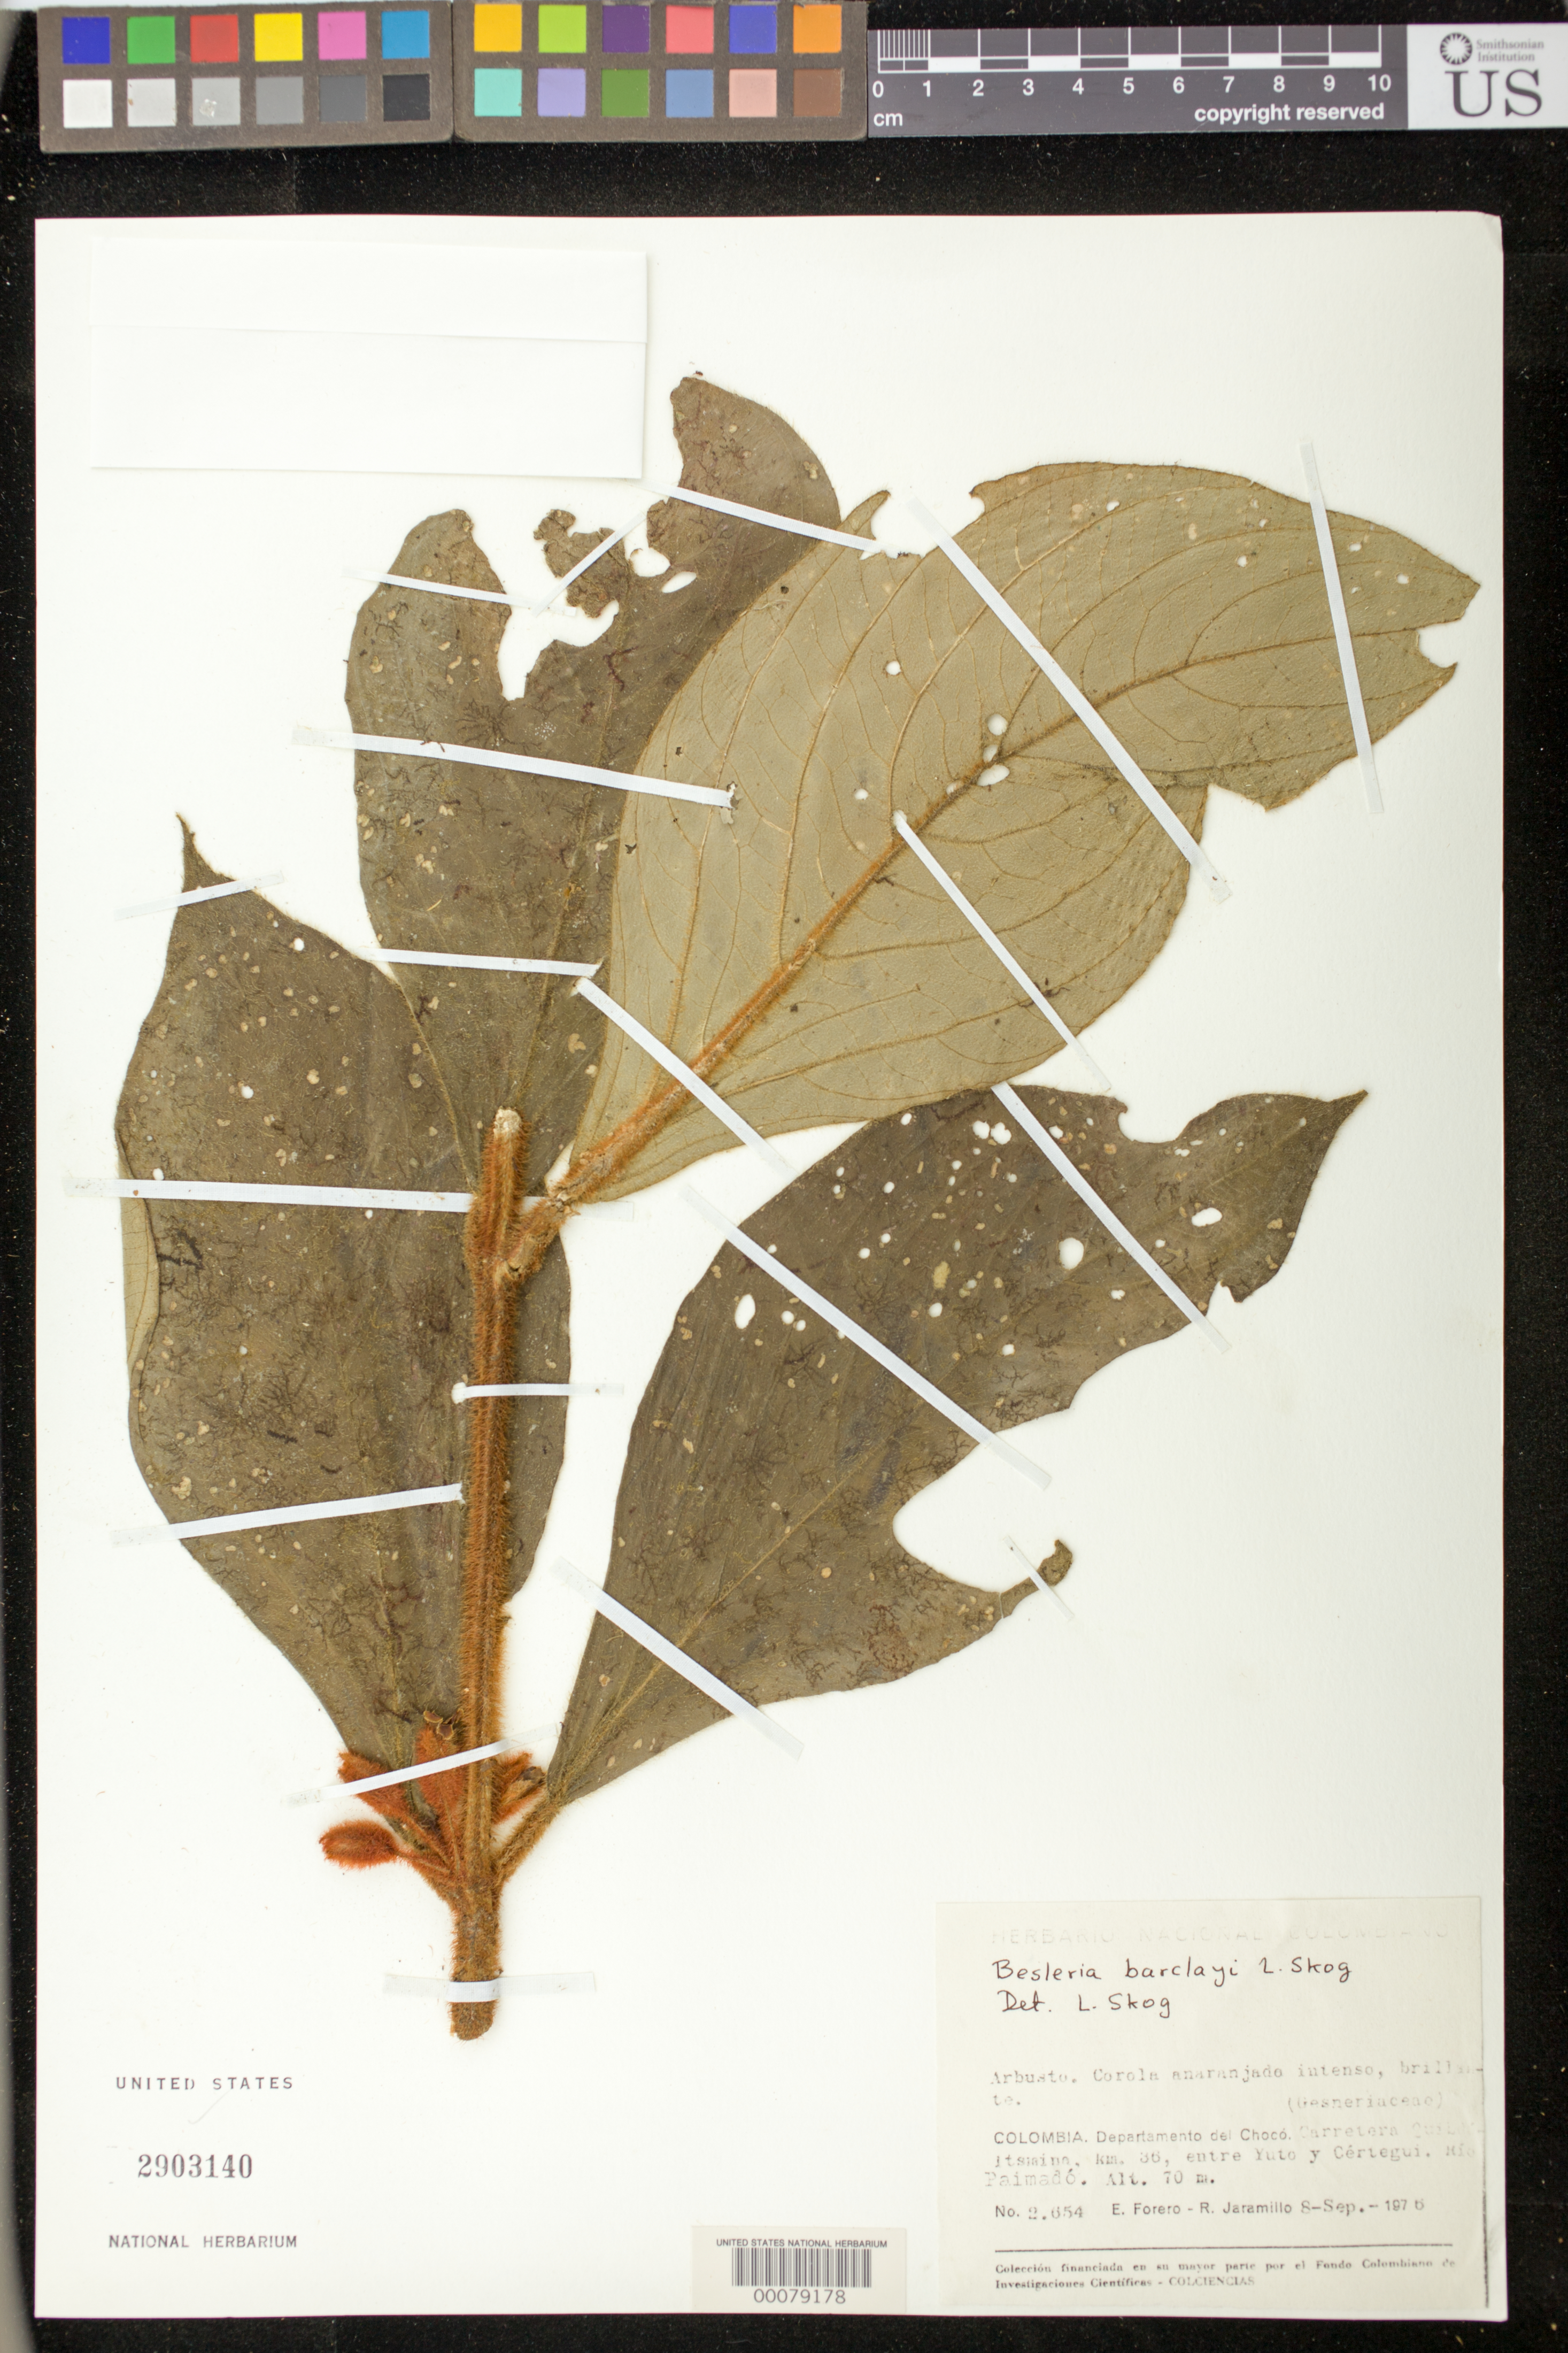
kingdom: Plantae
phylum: Tracheophyta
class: Magnoliopsida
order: Lamiales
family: Gesneriaceae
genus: Besleria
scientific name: Besleria barclayi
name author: L.E. Skog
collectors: E. Forero & R. Jaramillo M.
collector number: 2654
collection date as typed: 08 Sep 1976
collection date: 1976-09-08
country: Colombia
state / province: Chocó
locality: Quibdo-Itsmina highway, km 36, between Yuto and Certegui, Rio Paimado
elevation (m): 70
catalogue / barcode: US 2903140